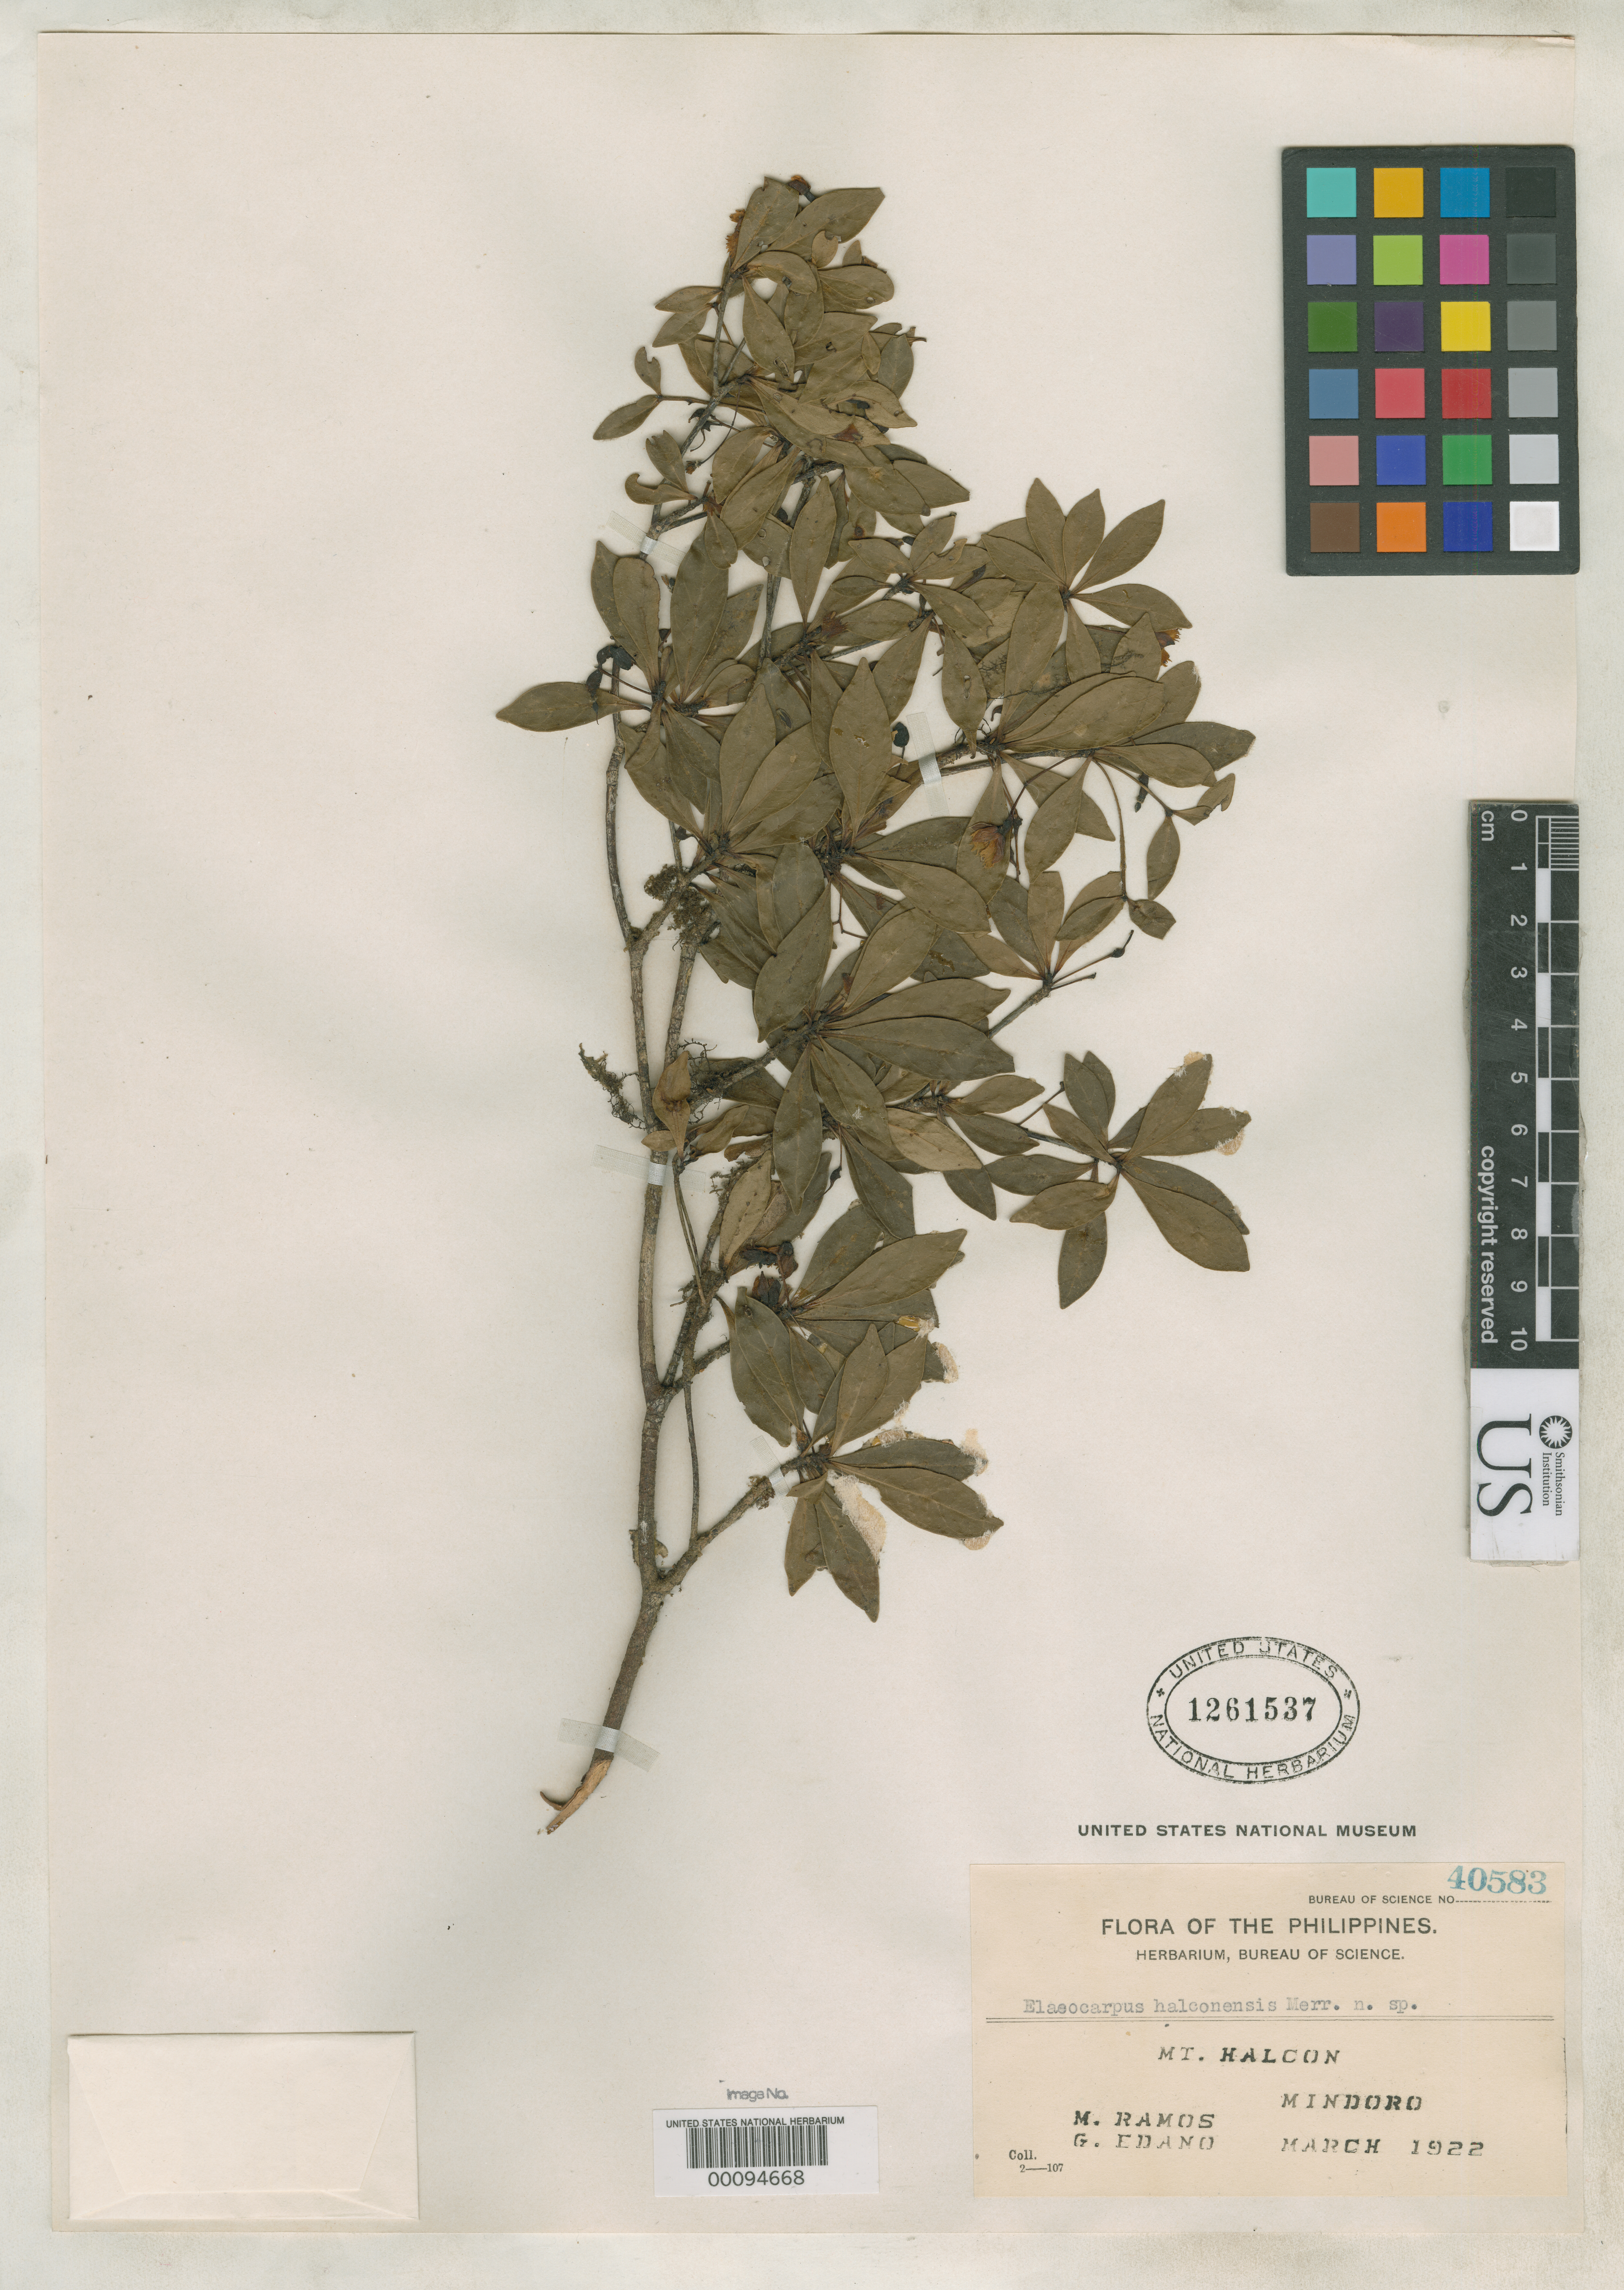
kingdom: Plantae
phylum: Tracheophyta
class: Magnoliopsida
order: Oxalidales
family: Elaeocarpaceae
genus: Elaeocarpus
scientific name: Elaeocarpus halconensis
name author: Merr.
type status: Isotype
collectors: M. Ramos & G. E. Edaño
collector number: Bur. Sci. 40583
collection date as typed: Mar 1922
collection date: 1922-03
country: Philippines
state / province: Mimaropa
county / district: Mindoro Oriental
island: Mindoro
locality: Mt. Halcon.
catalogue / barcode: US 1261537